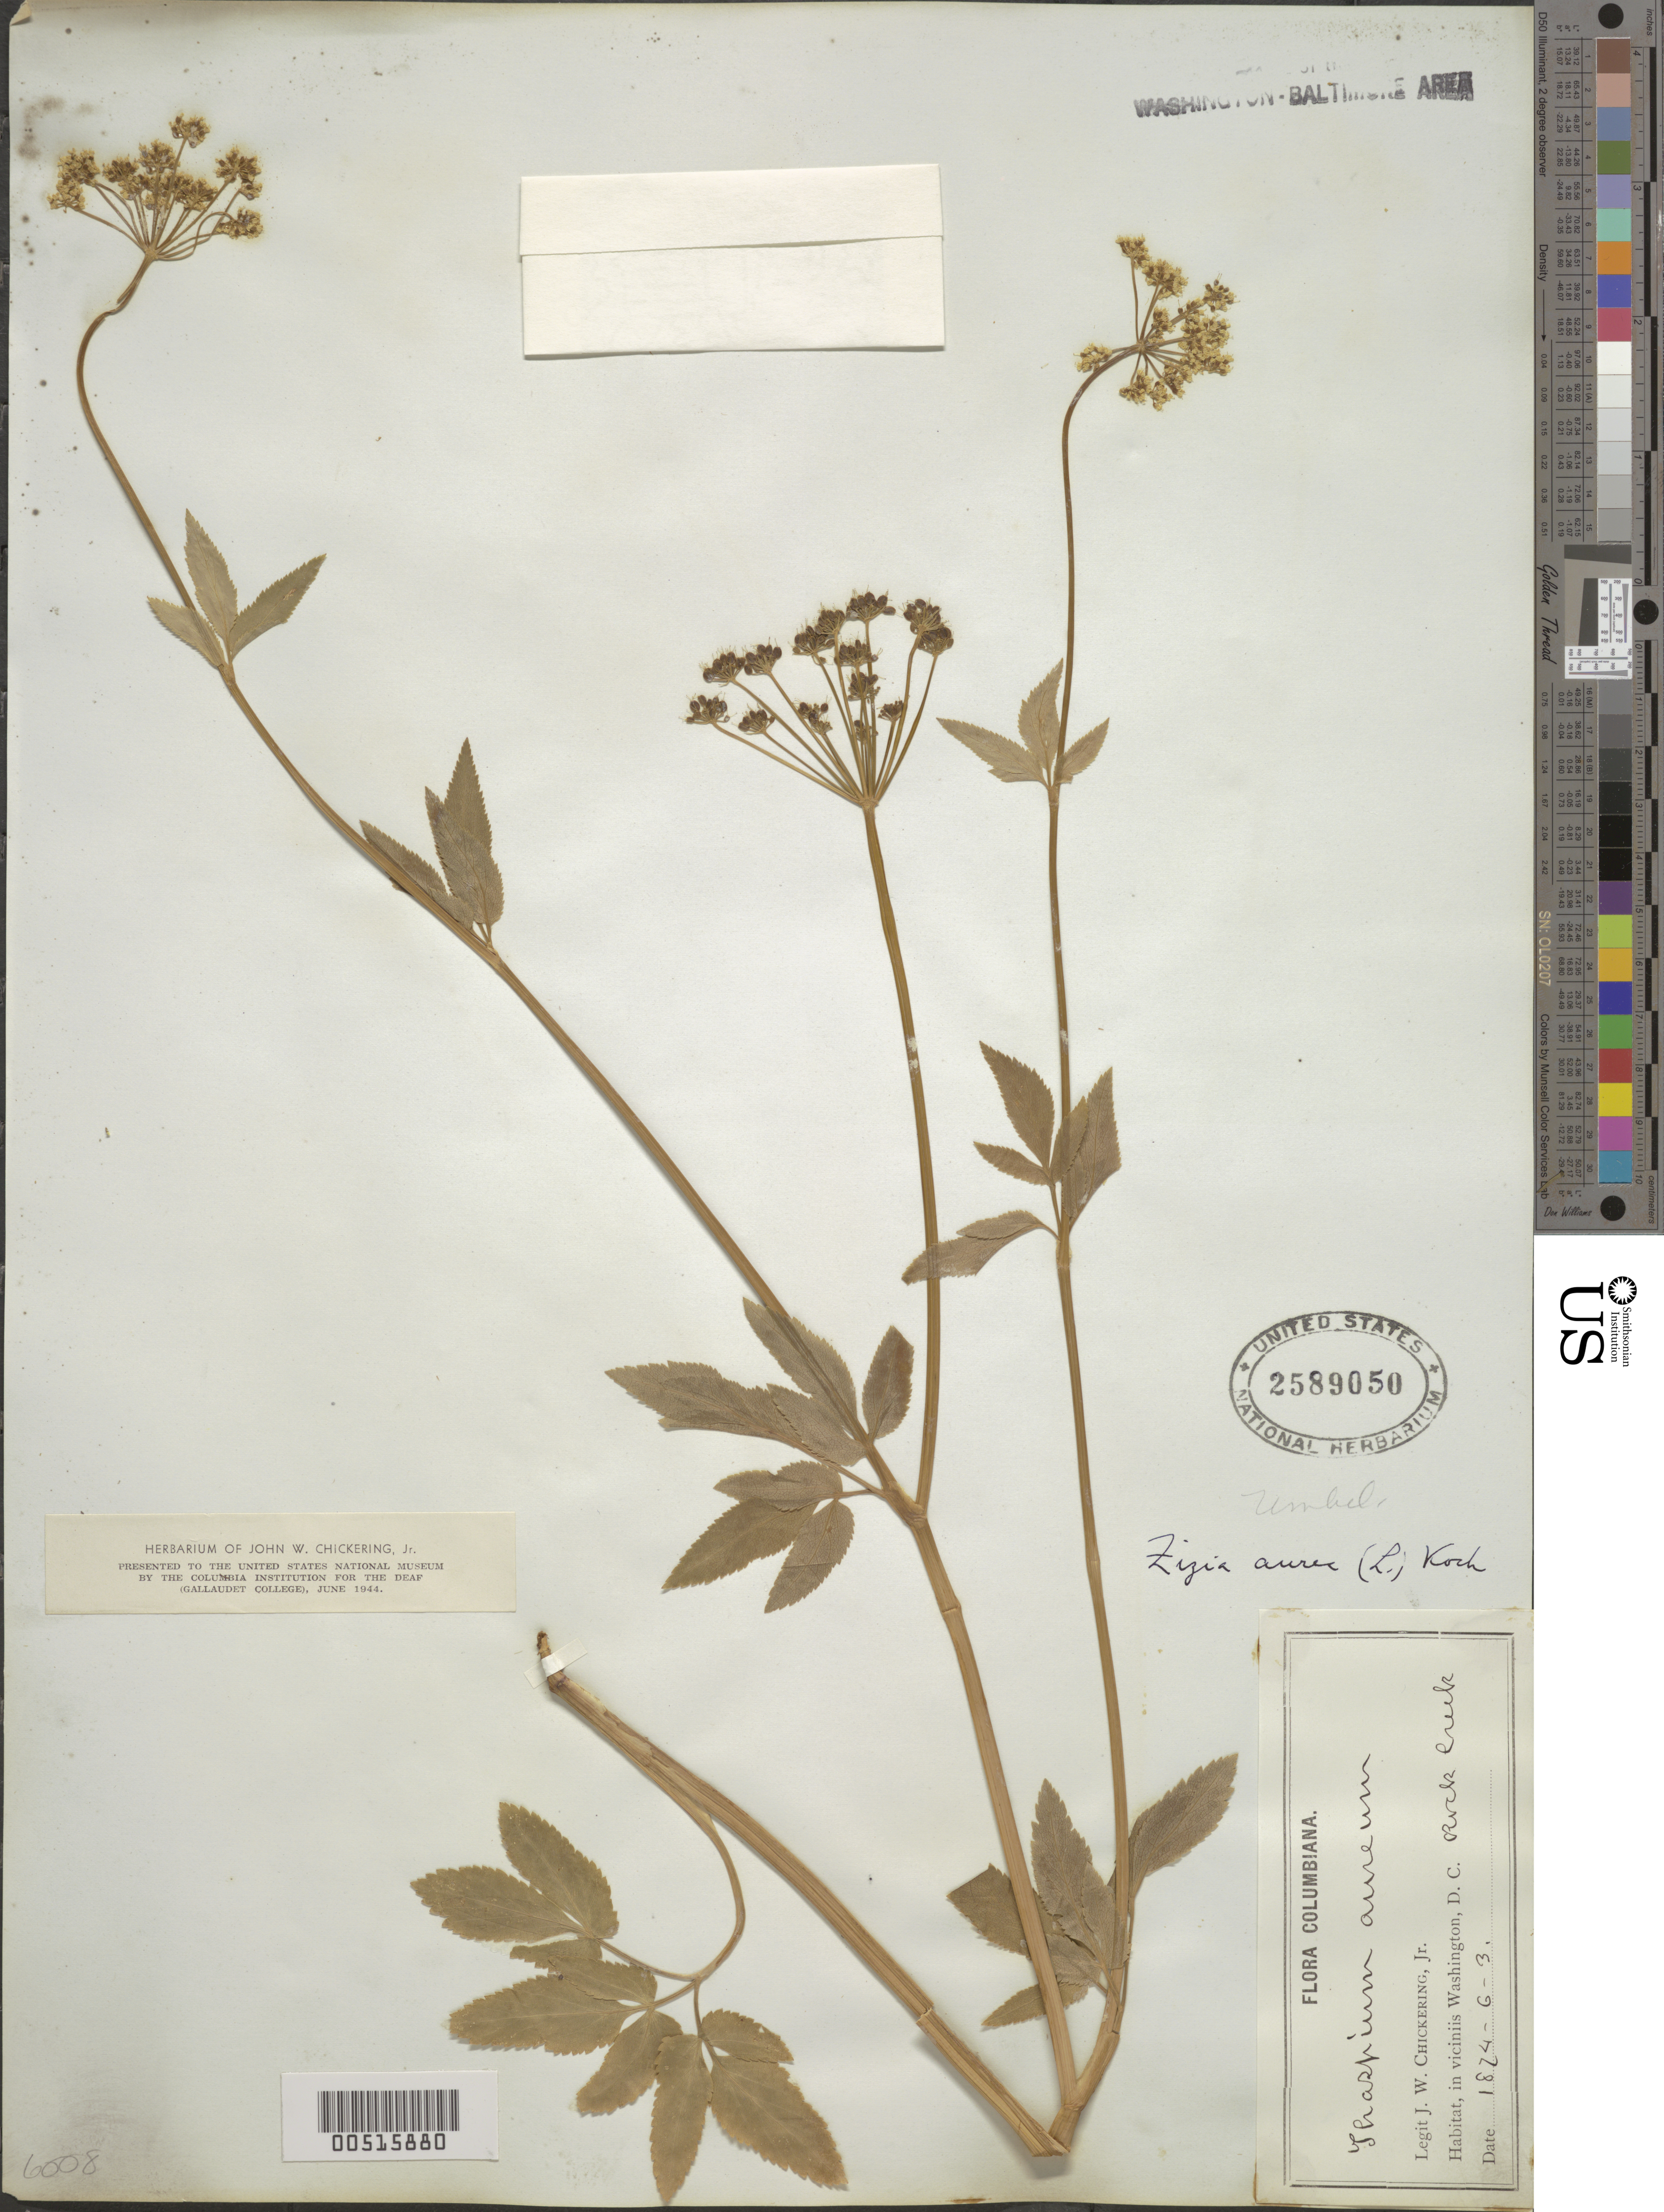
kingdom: Plantae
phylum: Tracheophyta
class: Magnoliopsida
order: Apiales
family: Apiaceae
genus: Zizia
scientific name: Zizia aurea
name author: (L.) Koch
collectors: J. Chickering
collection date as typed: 03 Jun 1874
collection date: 1874-06-03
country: United States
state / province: District of Columbia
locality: Rock Creek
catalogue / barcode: US 2589050